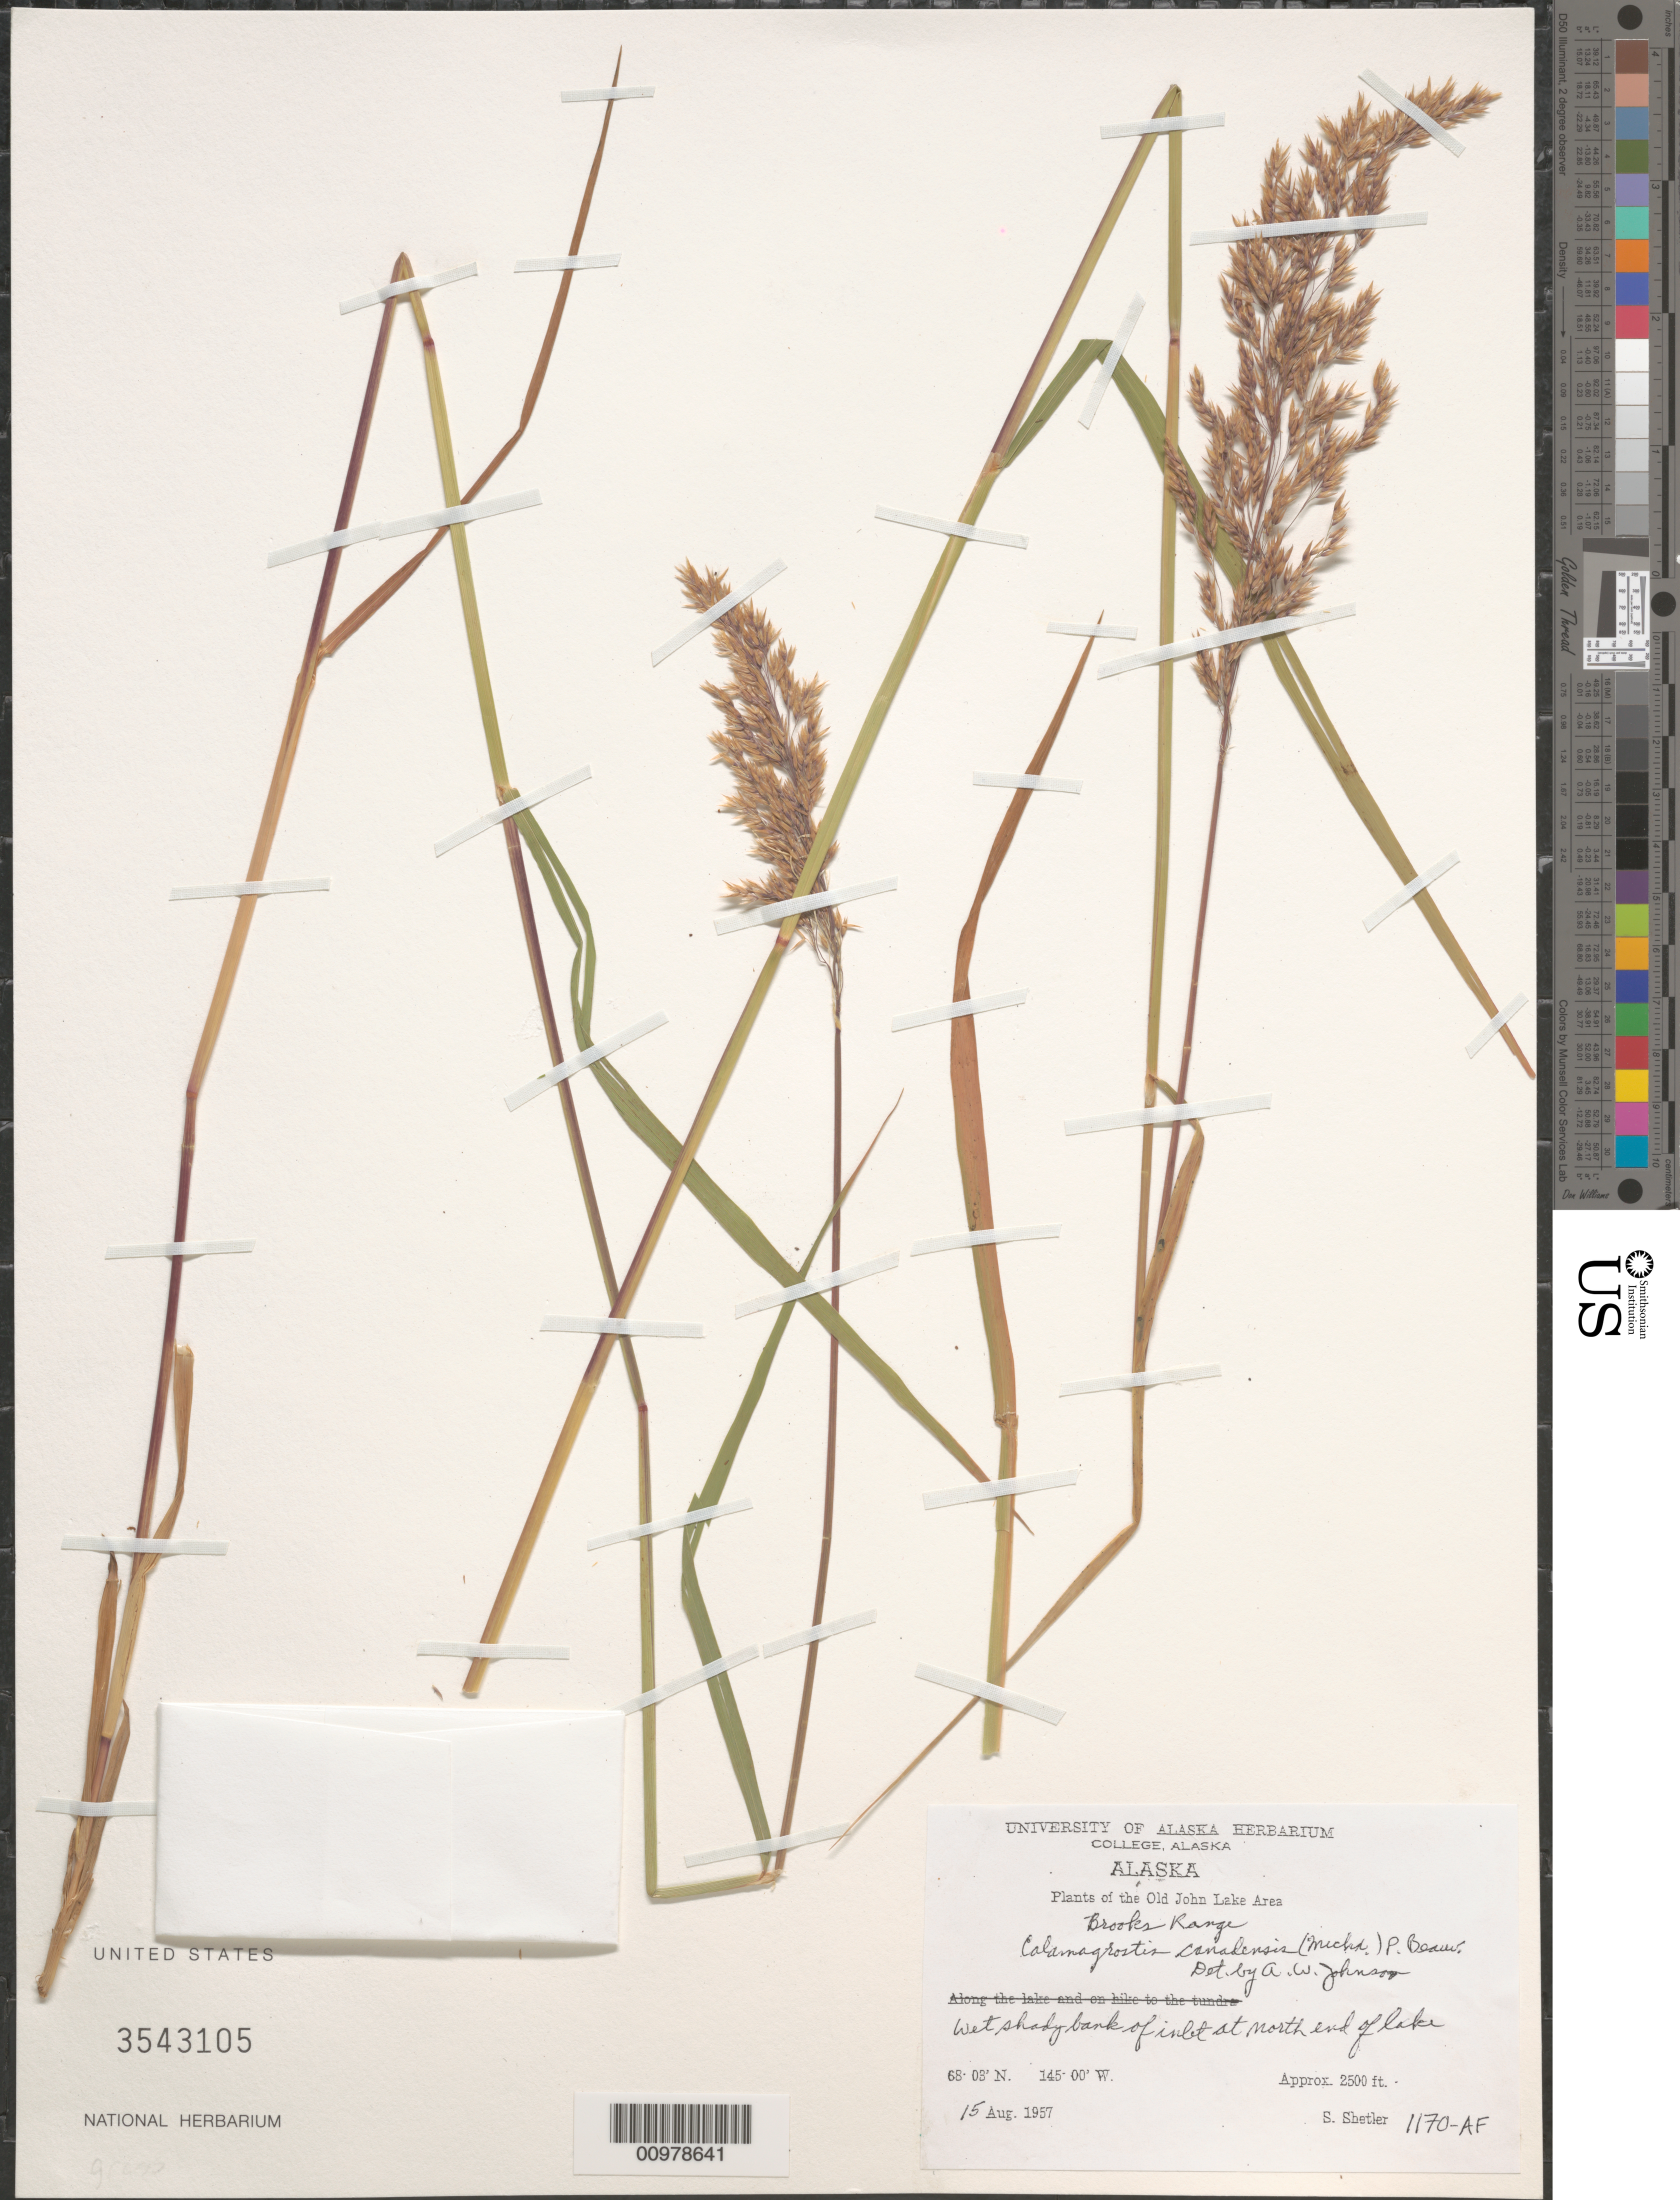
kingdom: Plantae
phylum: Tracheophyta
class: Liliopsida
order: Poales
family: Poaceae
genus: Calamagrostis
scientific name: Calamagrostis canadensis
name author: (Michx.) P. Beauv.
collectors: S. Shetler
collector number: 1170-AF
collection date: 1957-08-15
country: United States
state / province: Alaska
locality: The Old John Lake Area. Brooks Range. Wet shady bank of inlet at north end of lake.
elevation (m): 762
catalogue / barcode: US 3543105